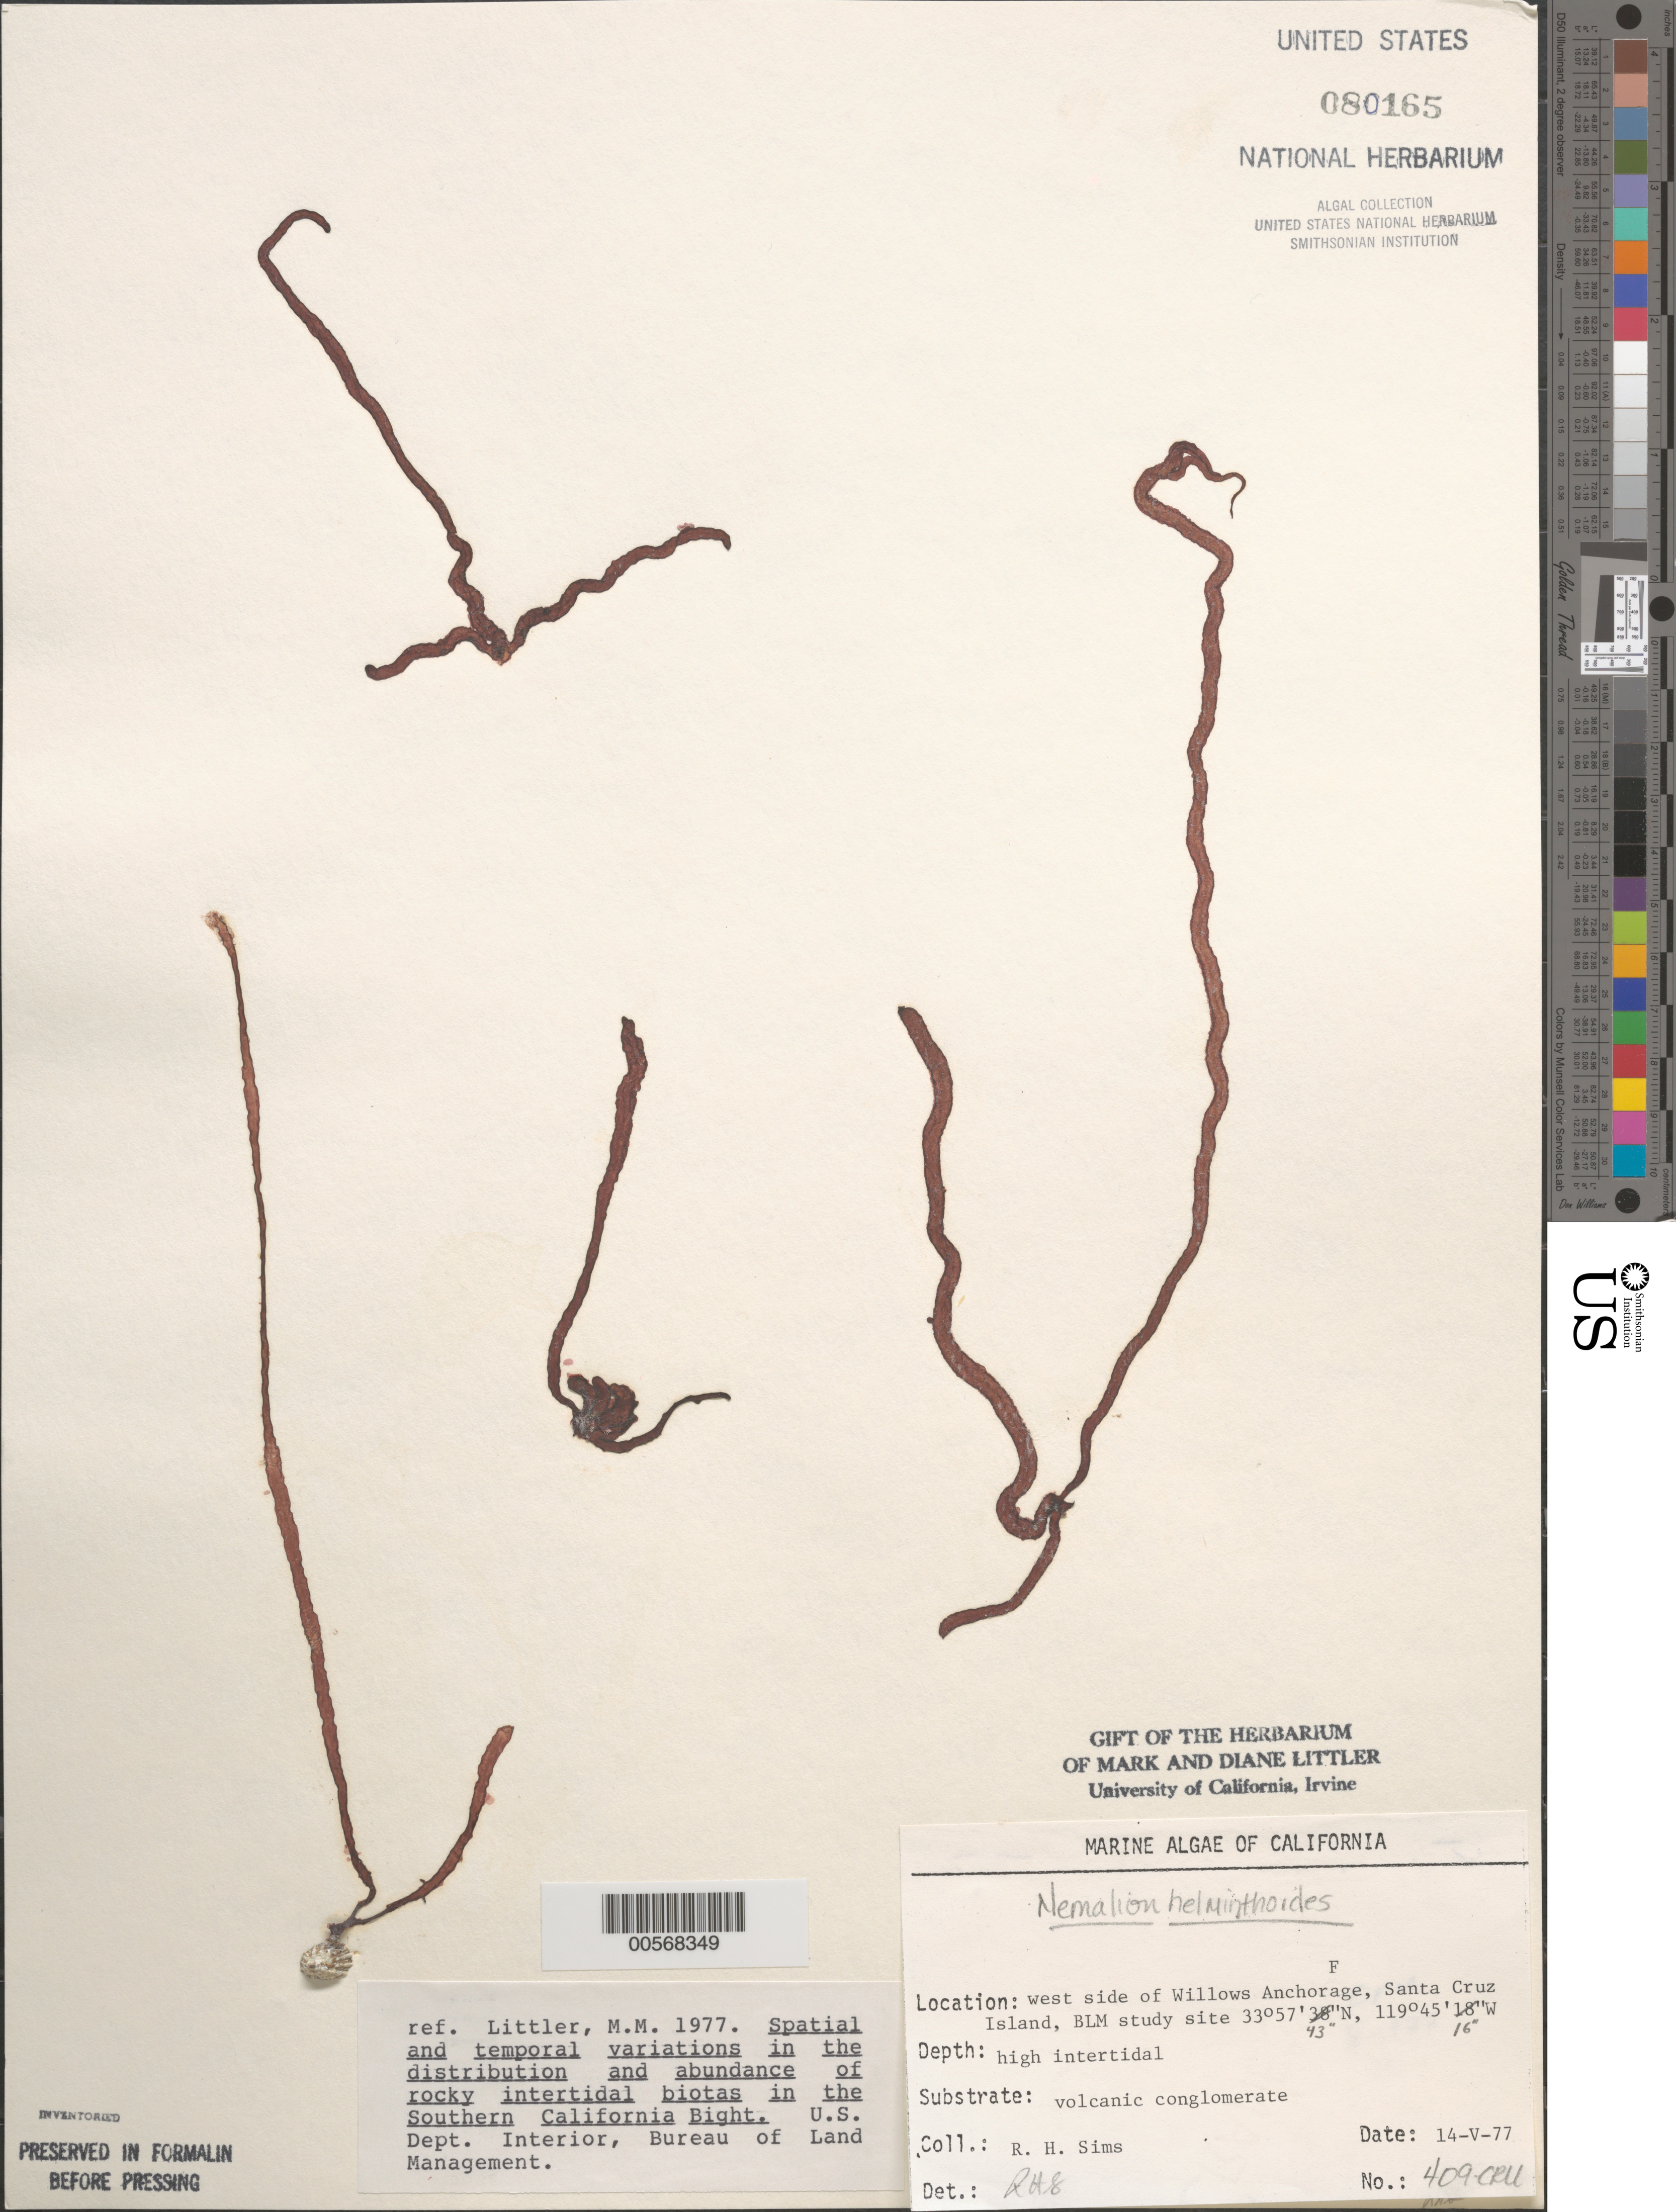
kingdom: Plantae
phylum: Rhodophyta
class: Florideophyceae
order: Nemaliales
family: Nemaliaceae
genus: Nemalion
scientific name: Nemalion multifidum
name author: (Lyngb.) Chauvin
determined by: Algae name updating Project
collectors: R. H. Sims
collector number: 409-cru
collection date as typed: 14 May 1977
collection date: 1977-05-14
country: United States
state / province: California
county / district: Santa Barbara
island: Santa Cruz Island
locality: Willows Anchorage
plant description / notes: BLM-SOCALBIGHT Rocky Intertidal Survey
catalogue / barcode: US 80165